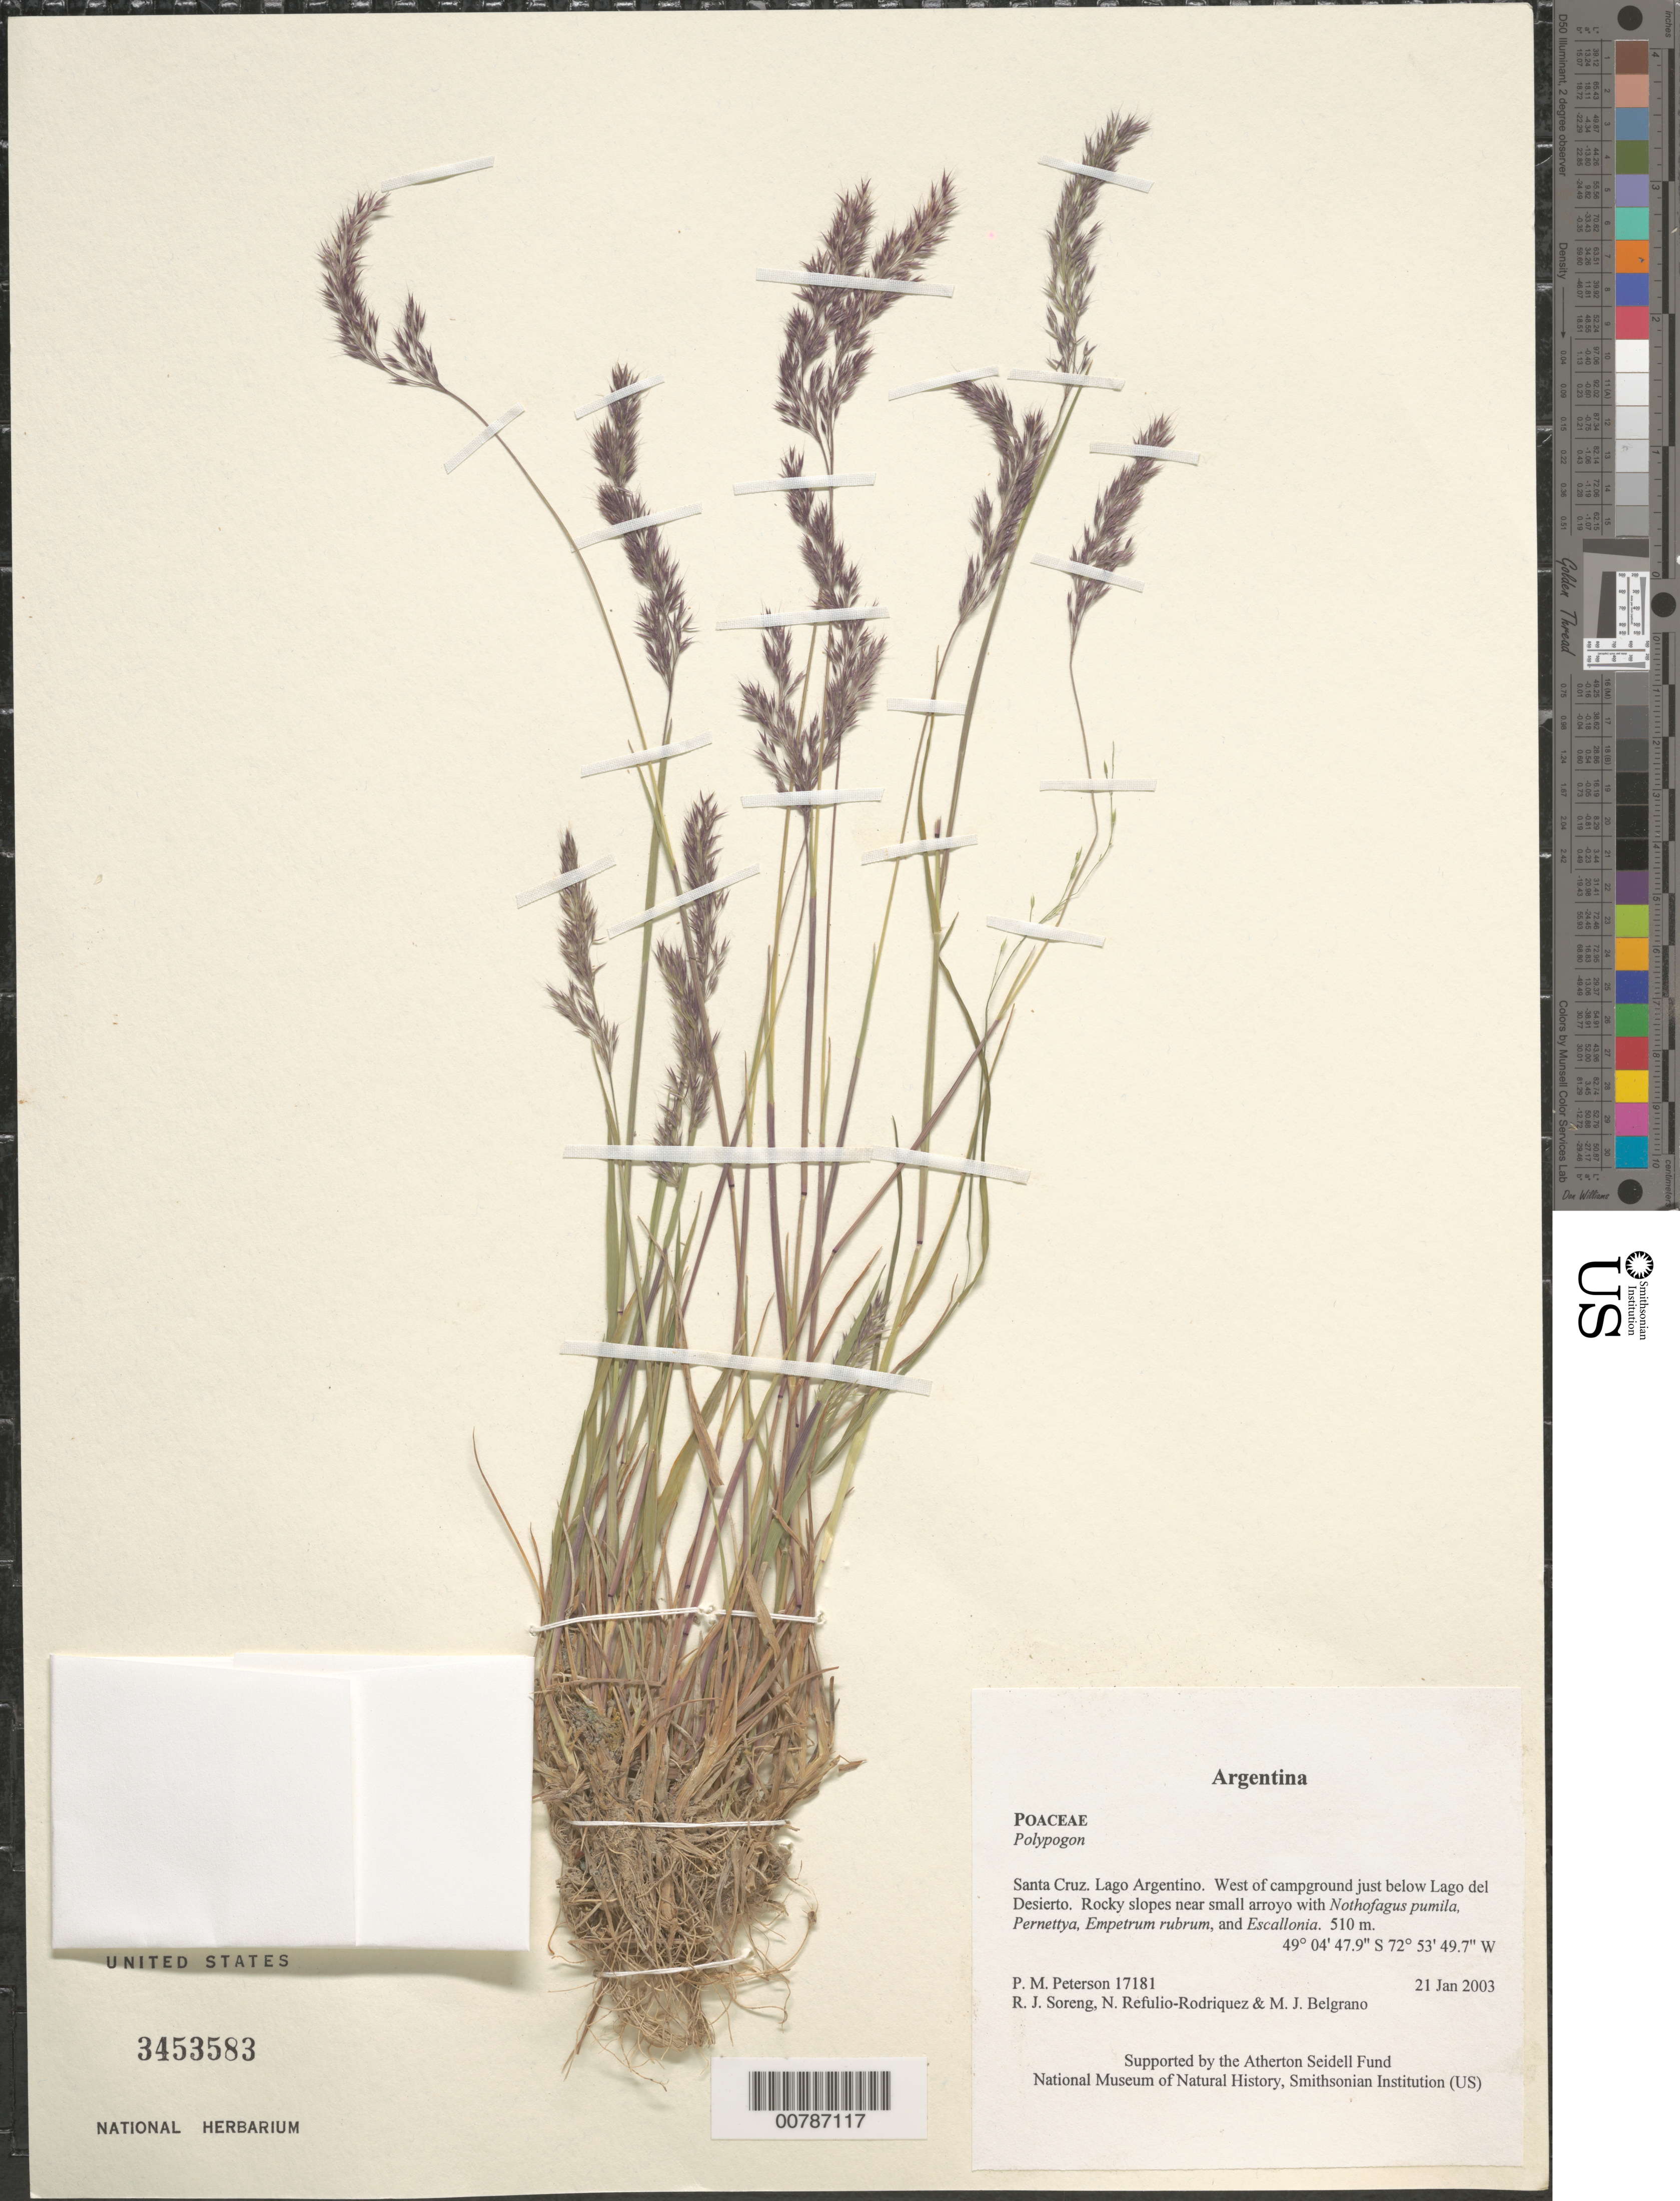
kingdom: Plantae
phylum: Tracheophyta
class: Liliopsida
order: Poales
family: Poaceae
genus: Polypogon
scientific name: Polypogon sp.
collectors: P. M. Peterson, R. J. Soreng, N. Refulio-Rodríguez & M. Belgrano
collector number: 17181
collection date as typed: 21 Jan 2003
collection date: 2003-01-21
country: Argentina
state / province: Santa Cruz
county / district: Lago Argentino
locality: West of campground just below Lago del Desierto. Rocky slopes near small arroyo with Nothofagus pumila, Pernettya, Empetrum rubrum, and Escallonia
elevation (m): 510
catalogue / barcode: US 3453583